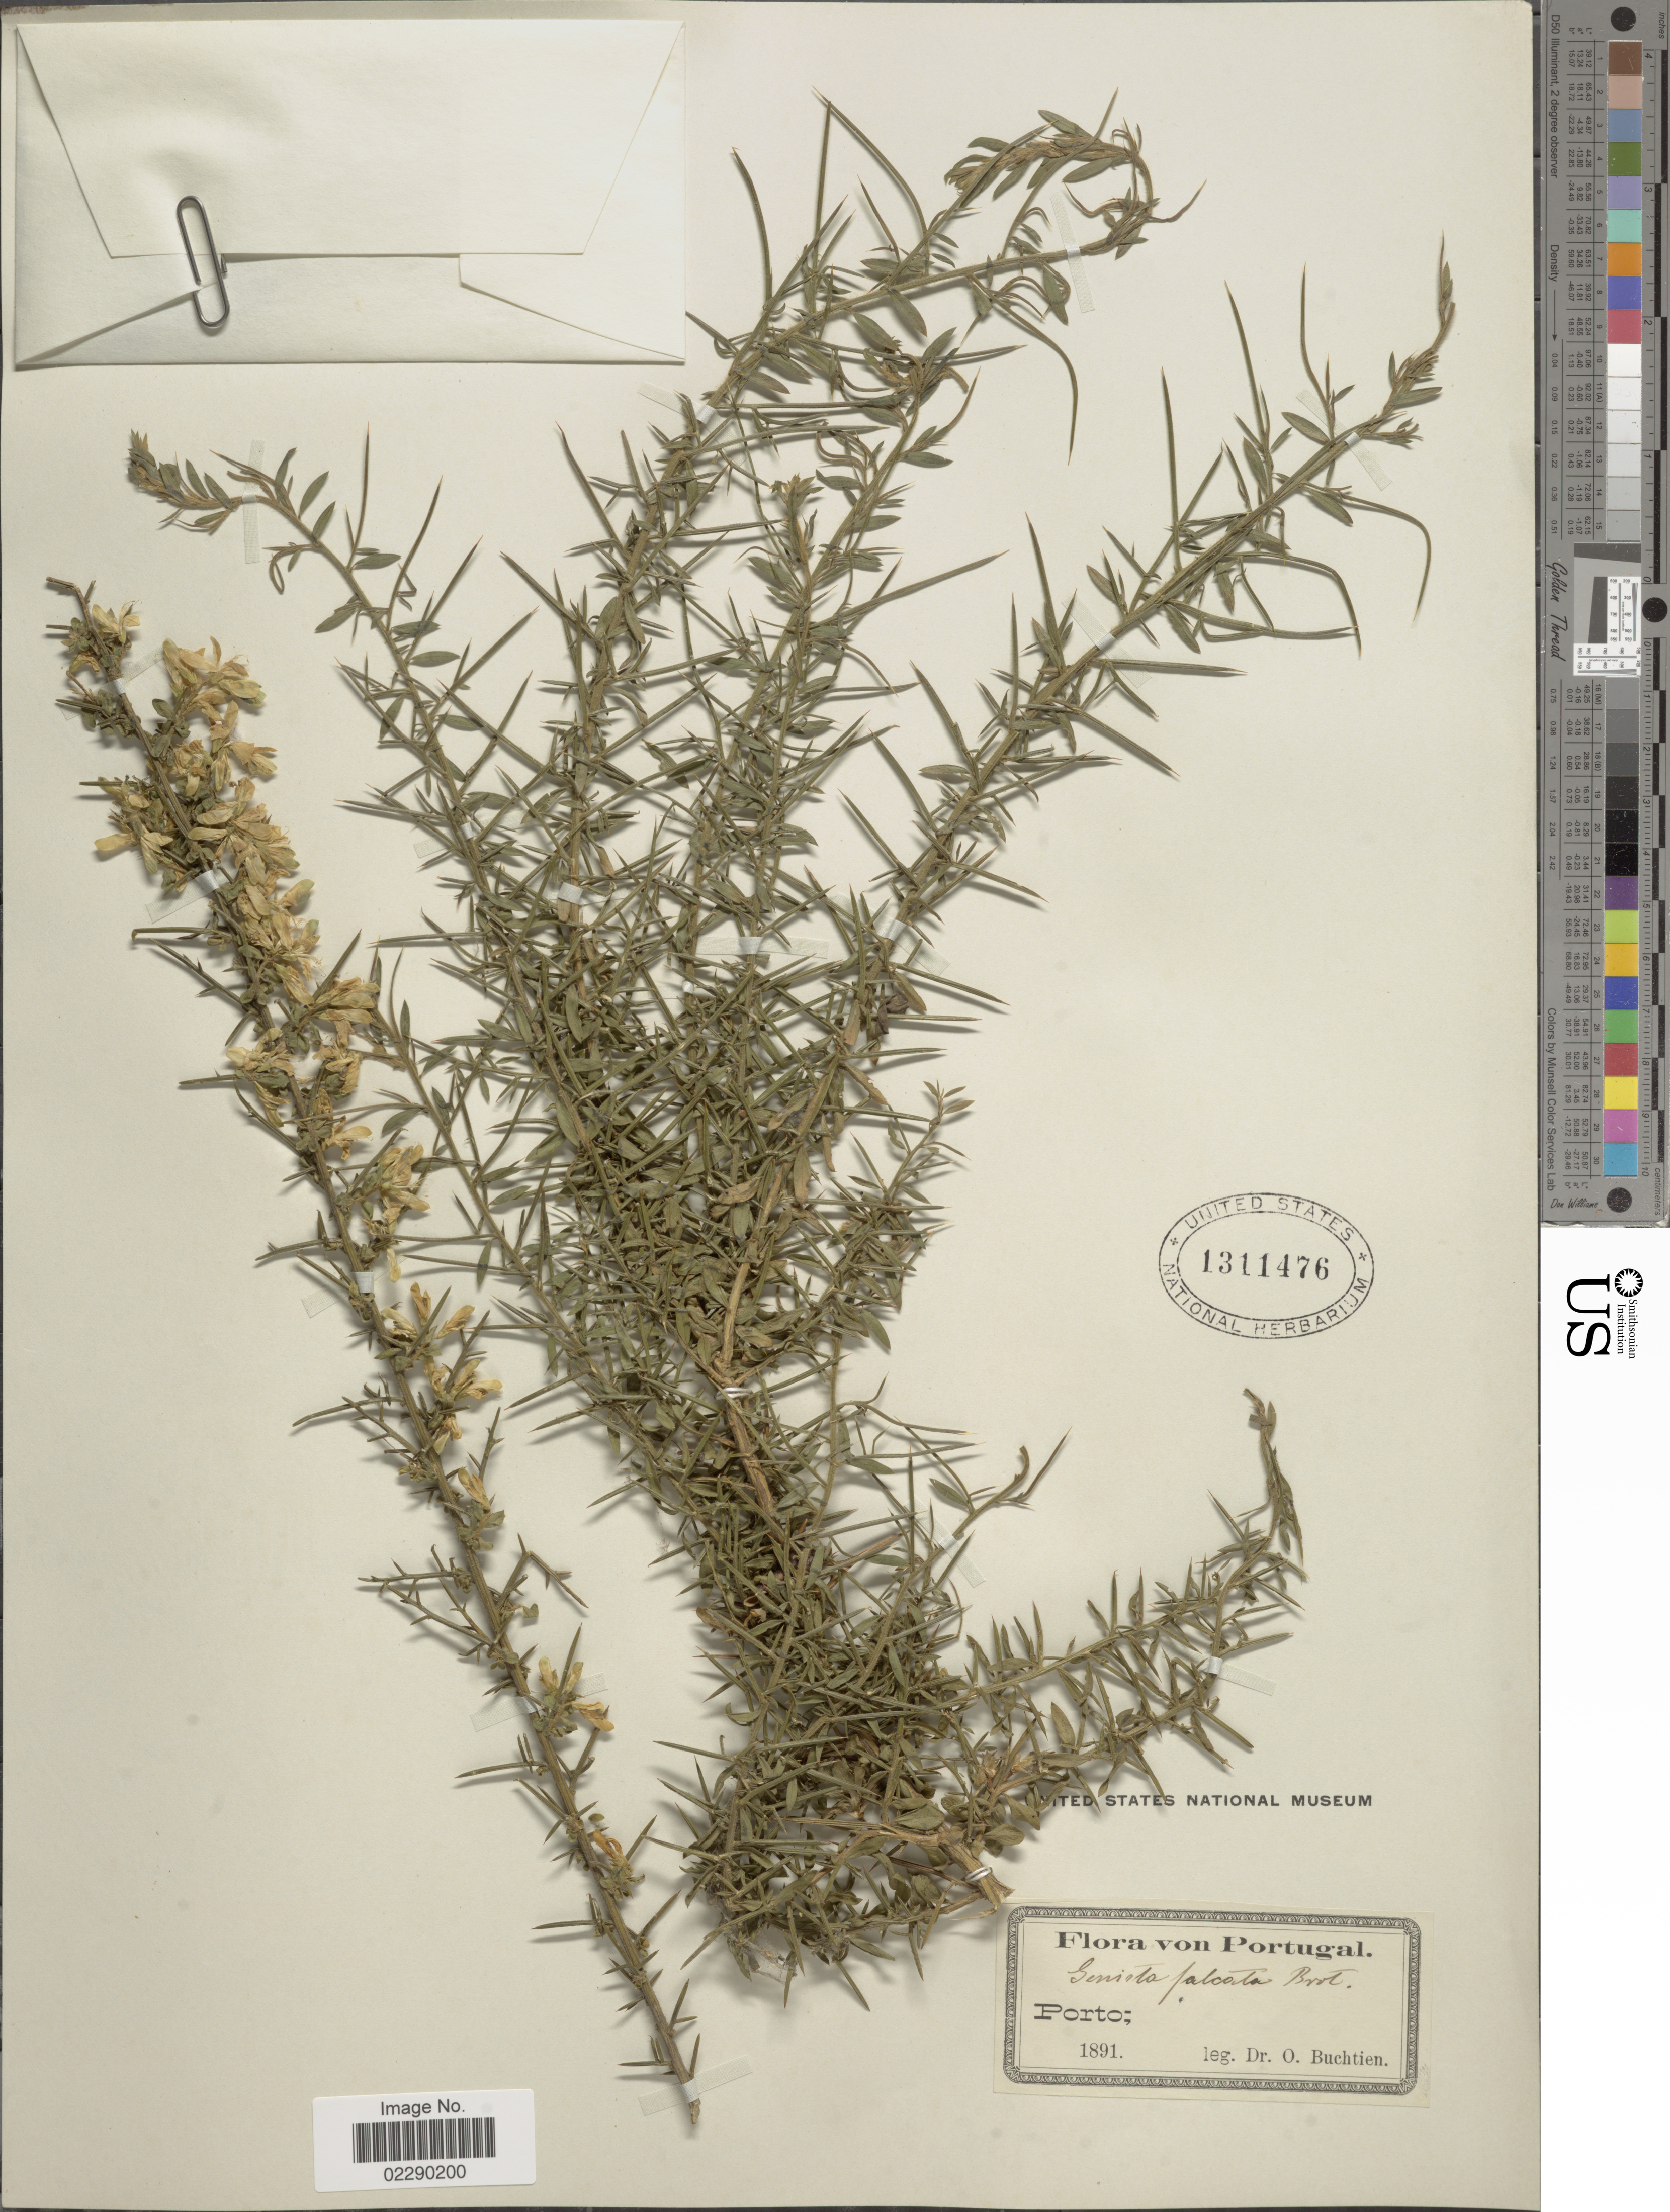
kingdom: Plantae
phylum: Tracheophyta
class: Magnoliopsida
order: Fabales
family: Fabaceae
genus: Genista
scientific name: Genista falcata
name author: Brot.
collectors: O. Buchtien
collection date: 1891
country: Portugal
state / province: Porto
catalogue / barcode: US 1311476